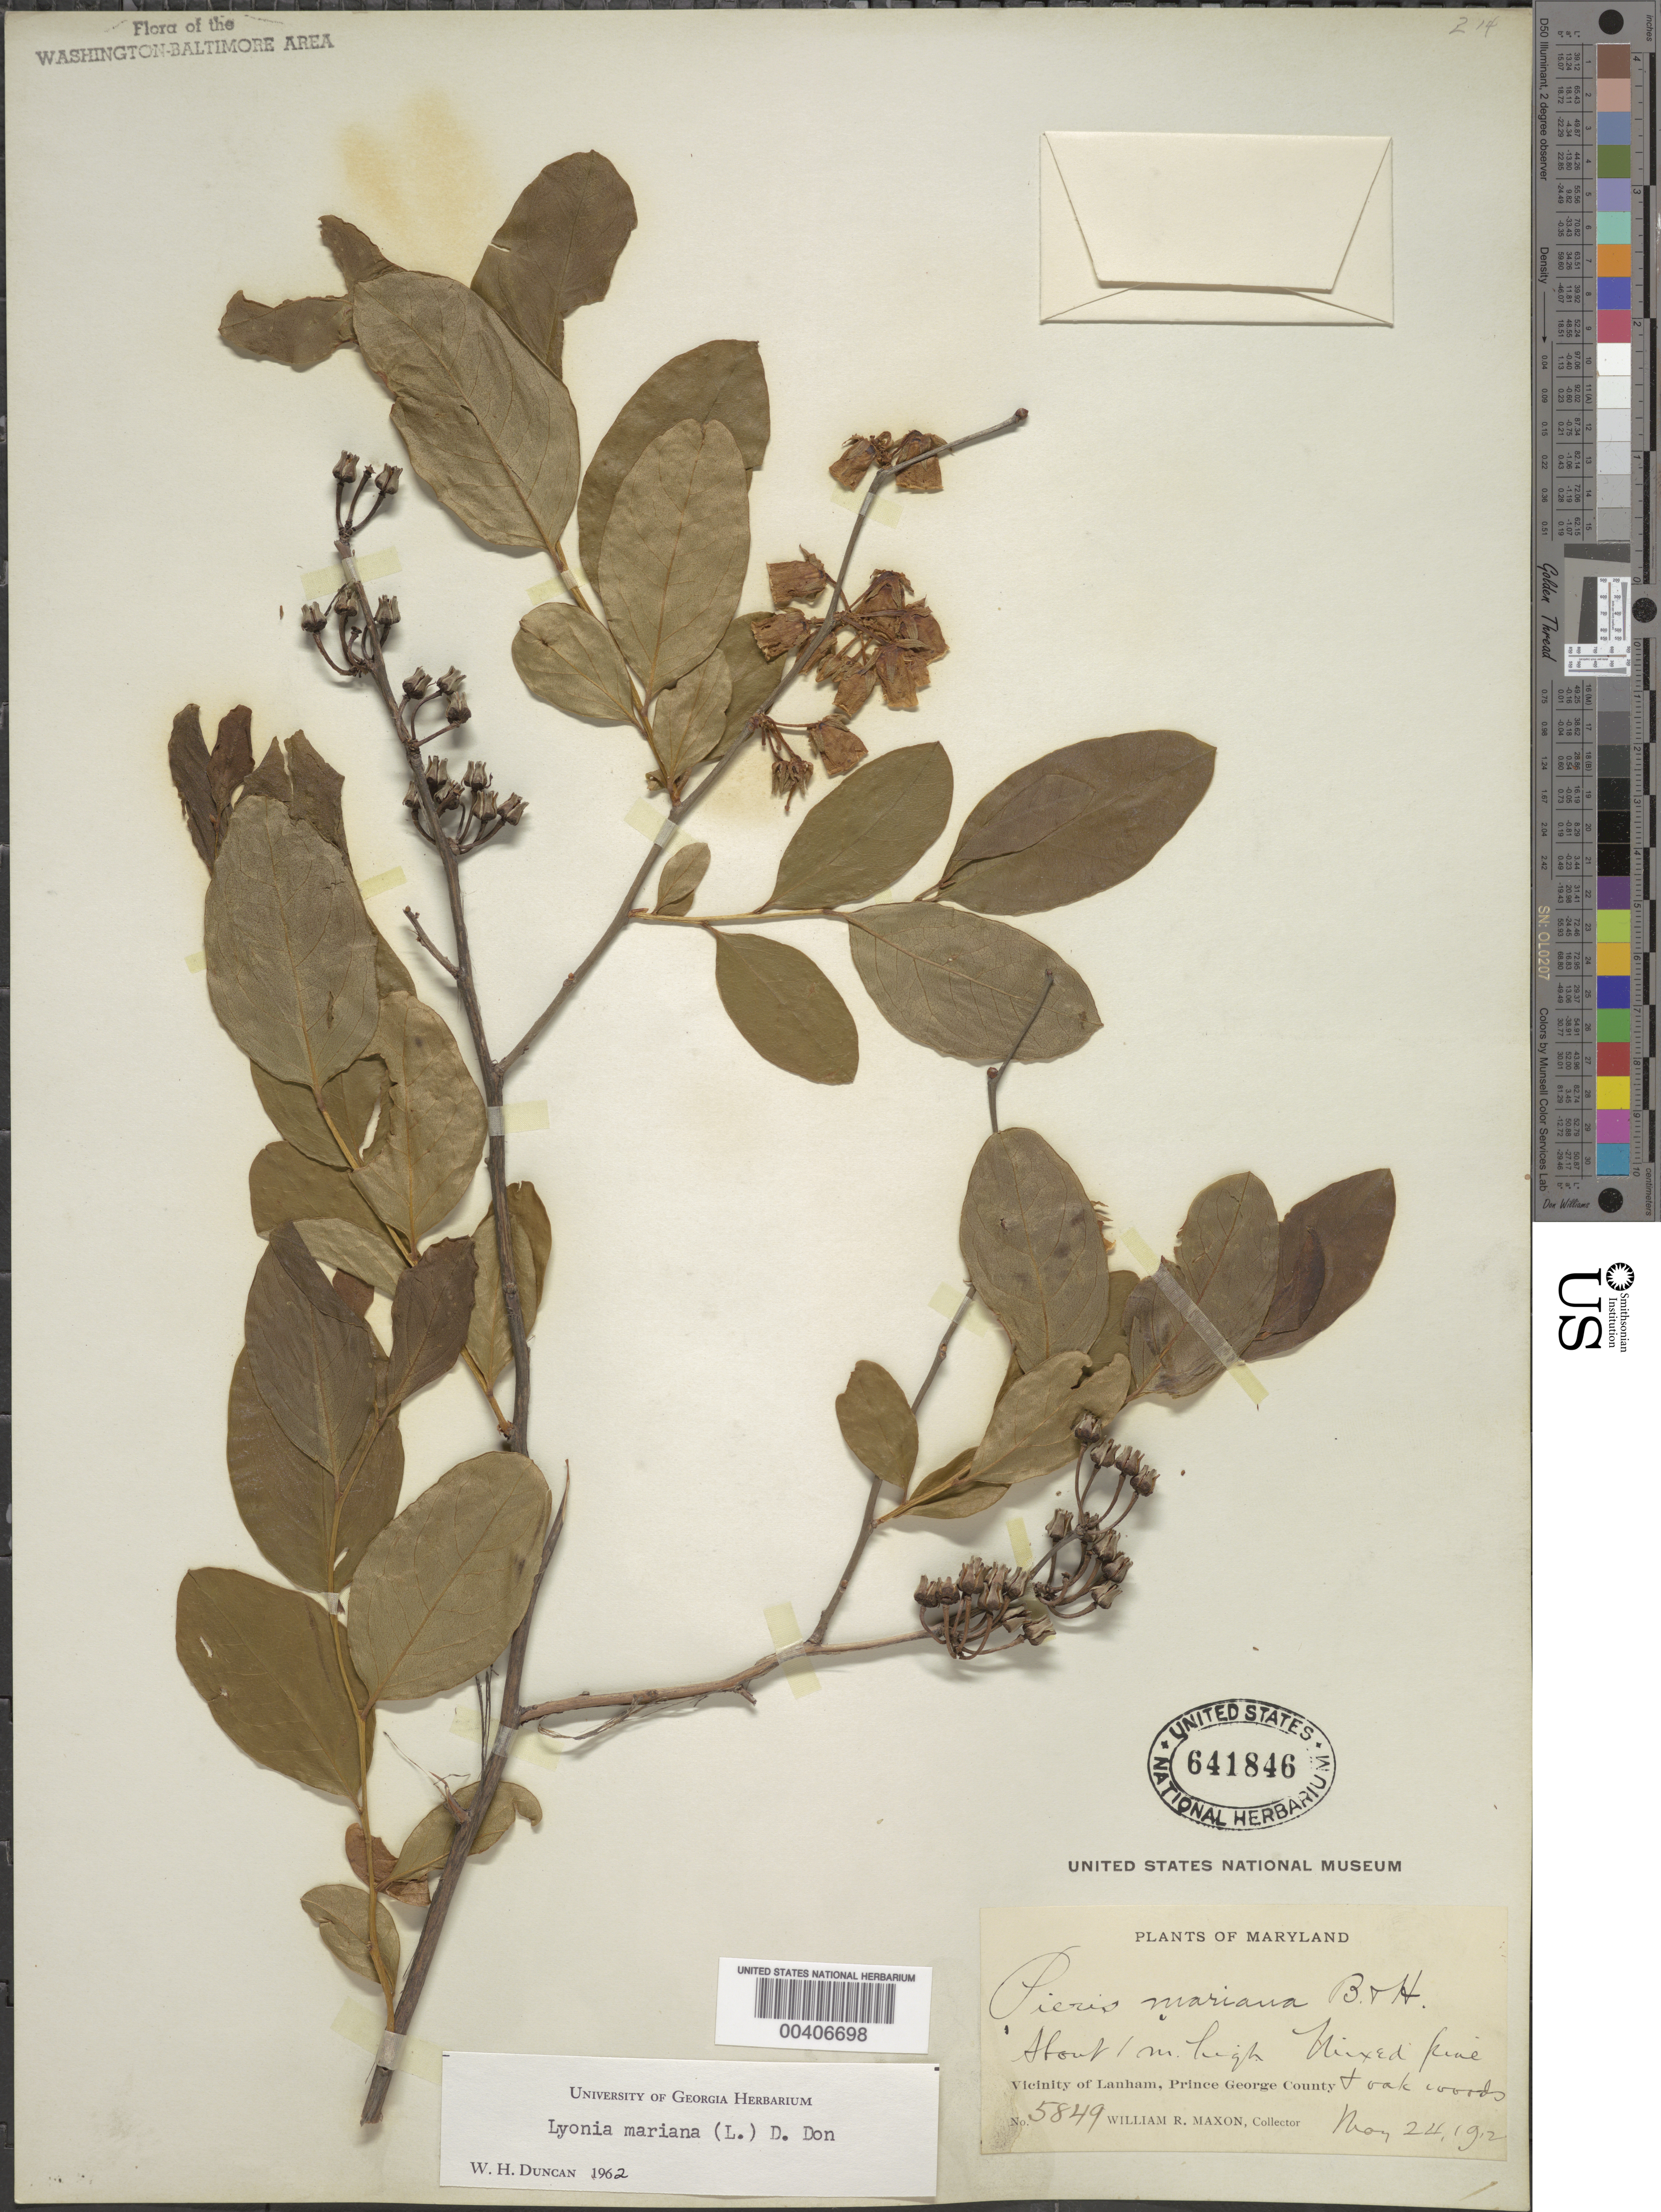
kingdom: Plantae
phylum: Tracheophyta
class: Magnoliopsida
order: Ericales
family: Ericaceae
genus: Lyonia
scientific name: Lyonia mariana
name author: (L.) D. Don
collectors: W. R. Maxon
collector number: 5849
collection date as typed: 24 May 1912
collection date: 1912-05-24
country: United States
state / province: Maryland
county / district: Prince George's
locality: Lanham vicinity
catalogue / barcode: US 641846